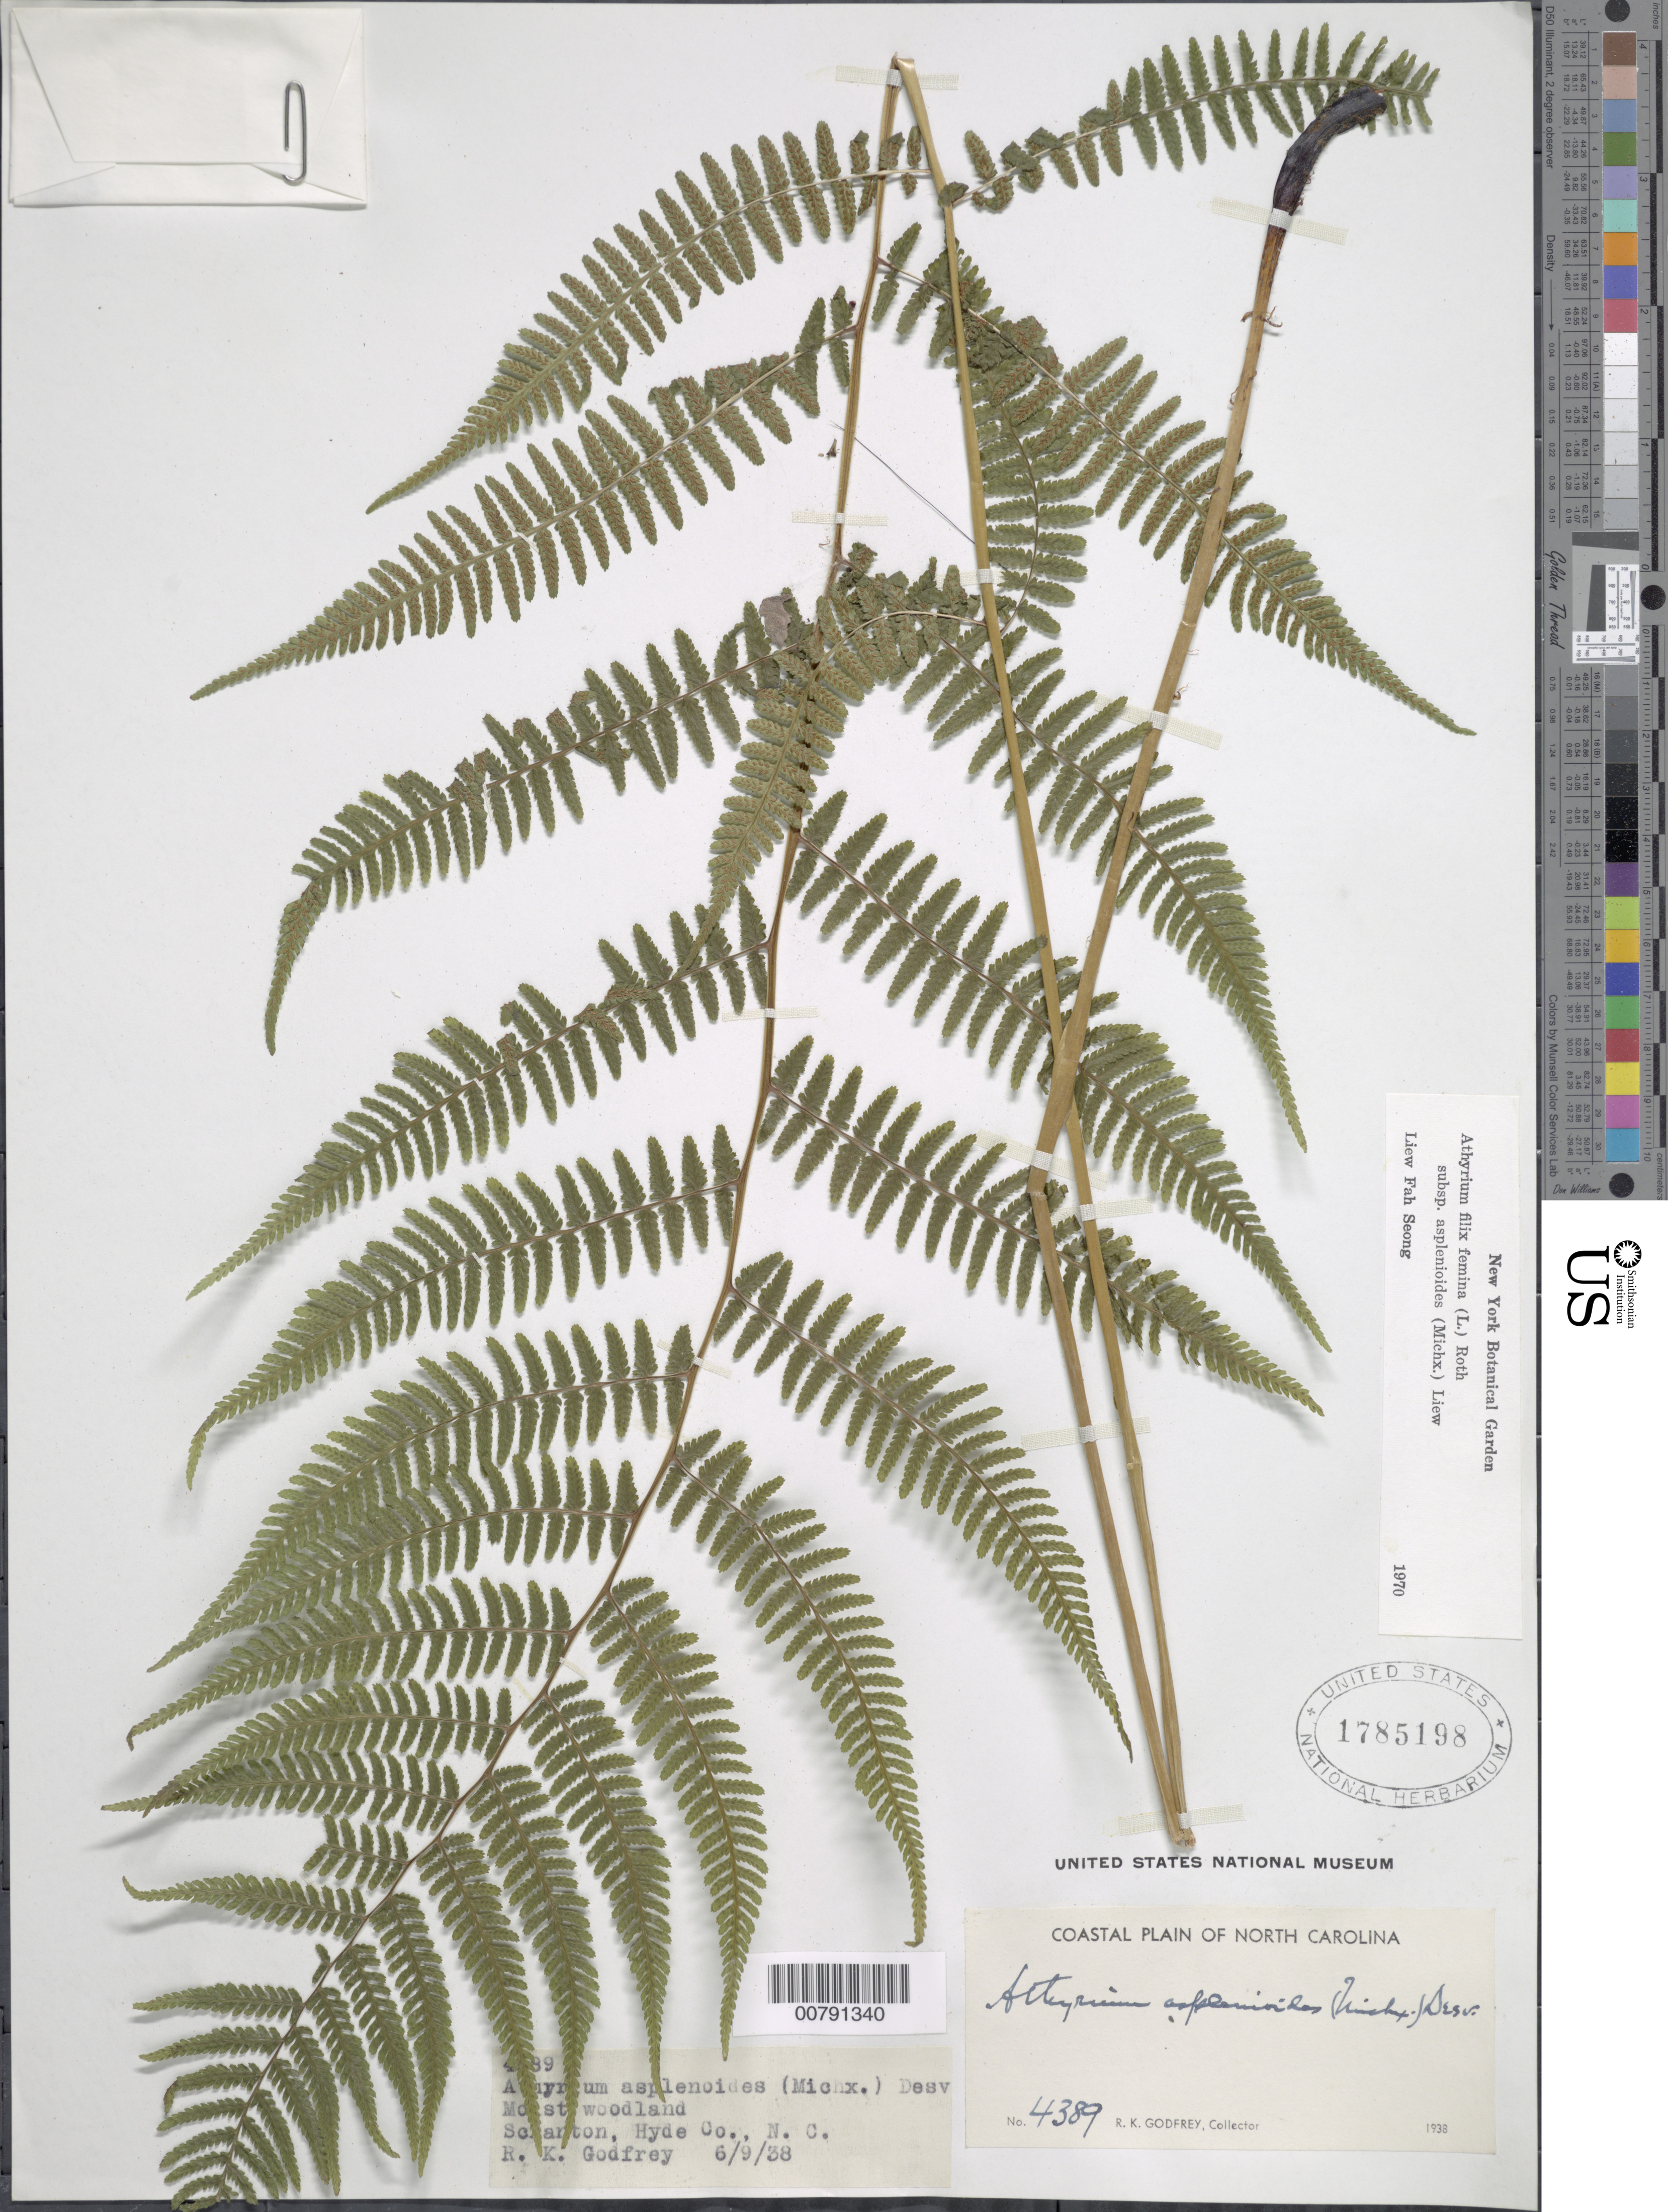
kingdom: Plantae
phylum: Tracheophyta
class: Polypodiopsida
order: Polypodiales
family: Athyriaceae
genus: Athyrium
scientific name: Athyrium filix-femina subsp. asplenioides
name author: (Michx.) Hultén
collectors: R. K. Godfrey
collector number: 4389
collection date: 1938-06-09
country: United States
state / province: North Carolina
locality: Coastal Plain, Scranton, Hyde Co.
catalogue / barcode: US 1785198